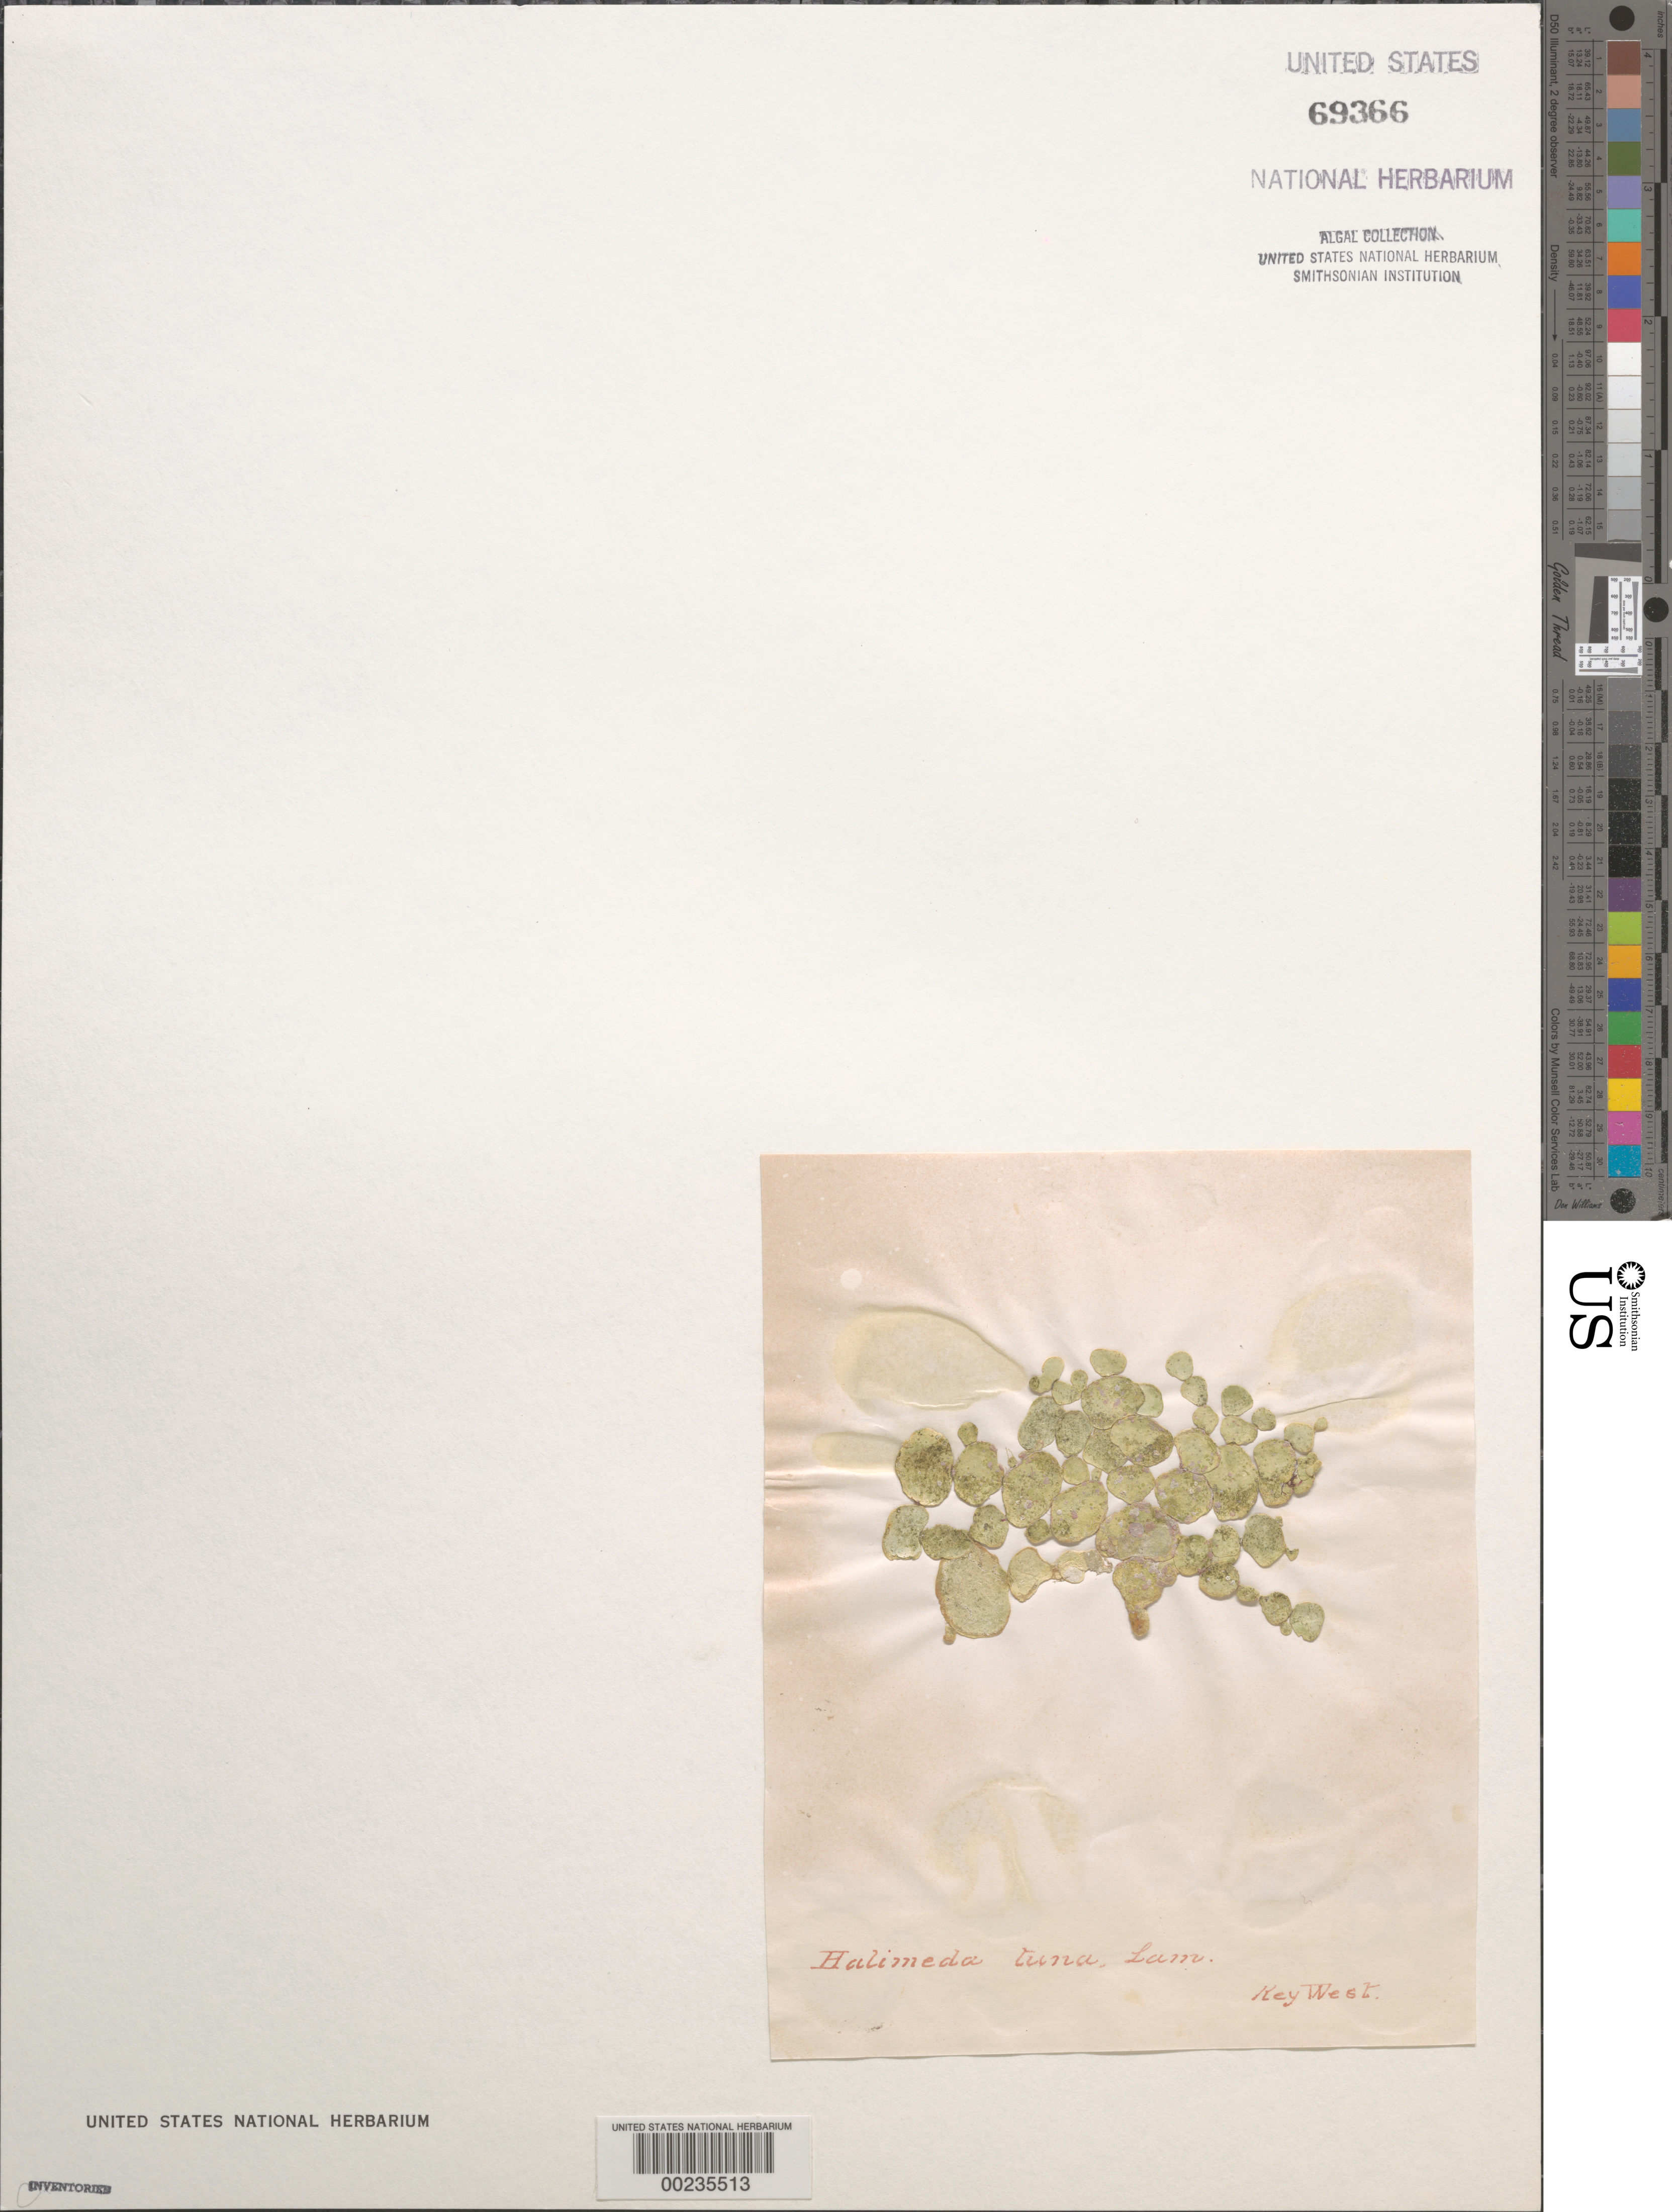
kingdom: Plantae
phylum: Chlorophyta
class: Ulvophyceae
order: Bryopsidales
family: Halimedaceae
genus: Halimeda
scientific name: Halimeda tuna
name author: (J. Ellis & Sol.) J.V.Lamouroux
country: United States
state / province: Florida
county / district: Monroe County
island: Key West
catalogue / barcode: US 69366